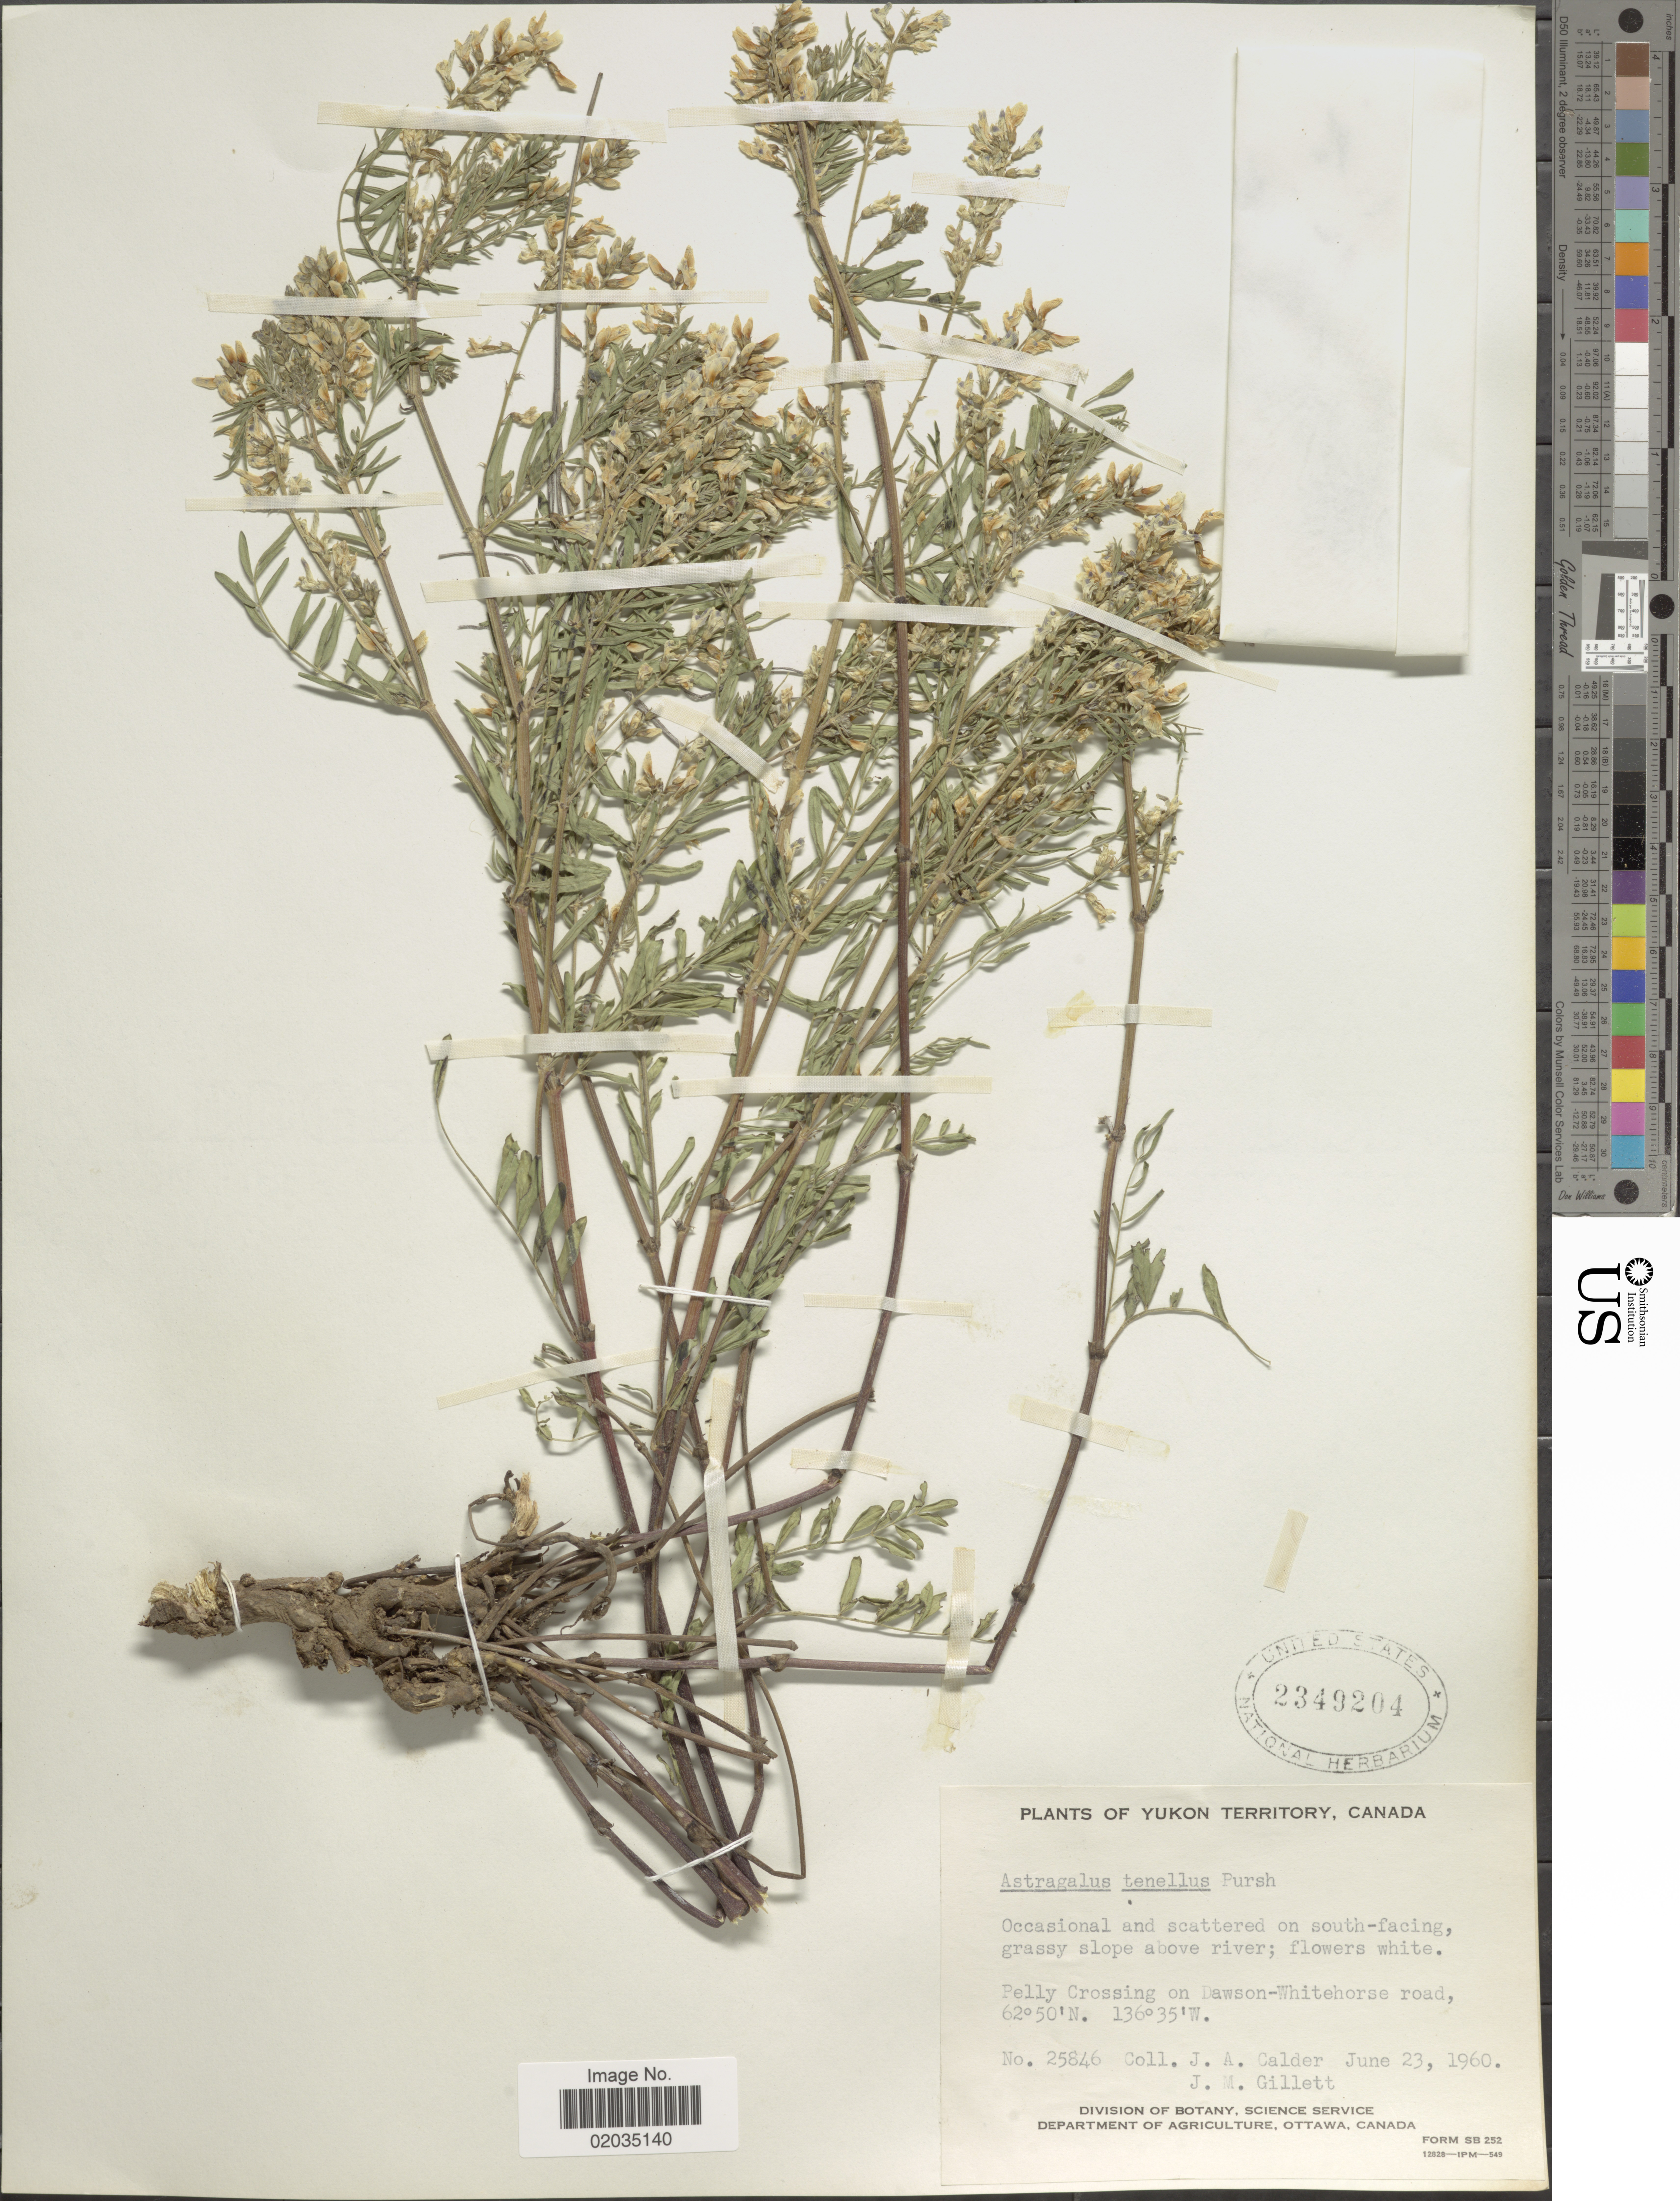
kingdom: Plantae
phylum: Tracheophyta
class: Magnoliopsida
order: Fabales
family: Fabaceae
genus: Astragalus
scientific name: Astragalus tenellus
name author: Pursh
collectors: J. A. Calder & J. M. Gillett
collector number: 25846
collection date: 1960-06-23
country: Canada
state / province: Yukon Territory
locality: Occasional and scattered on south-facing, grassy slope above river; Pelly Crossing on Dawson-Whitehorse road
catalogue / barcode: US 2349204